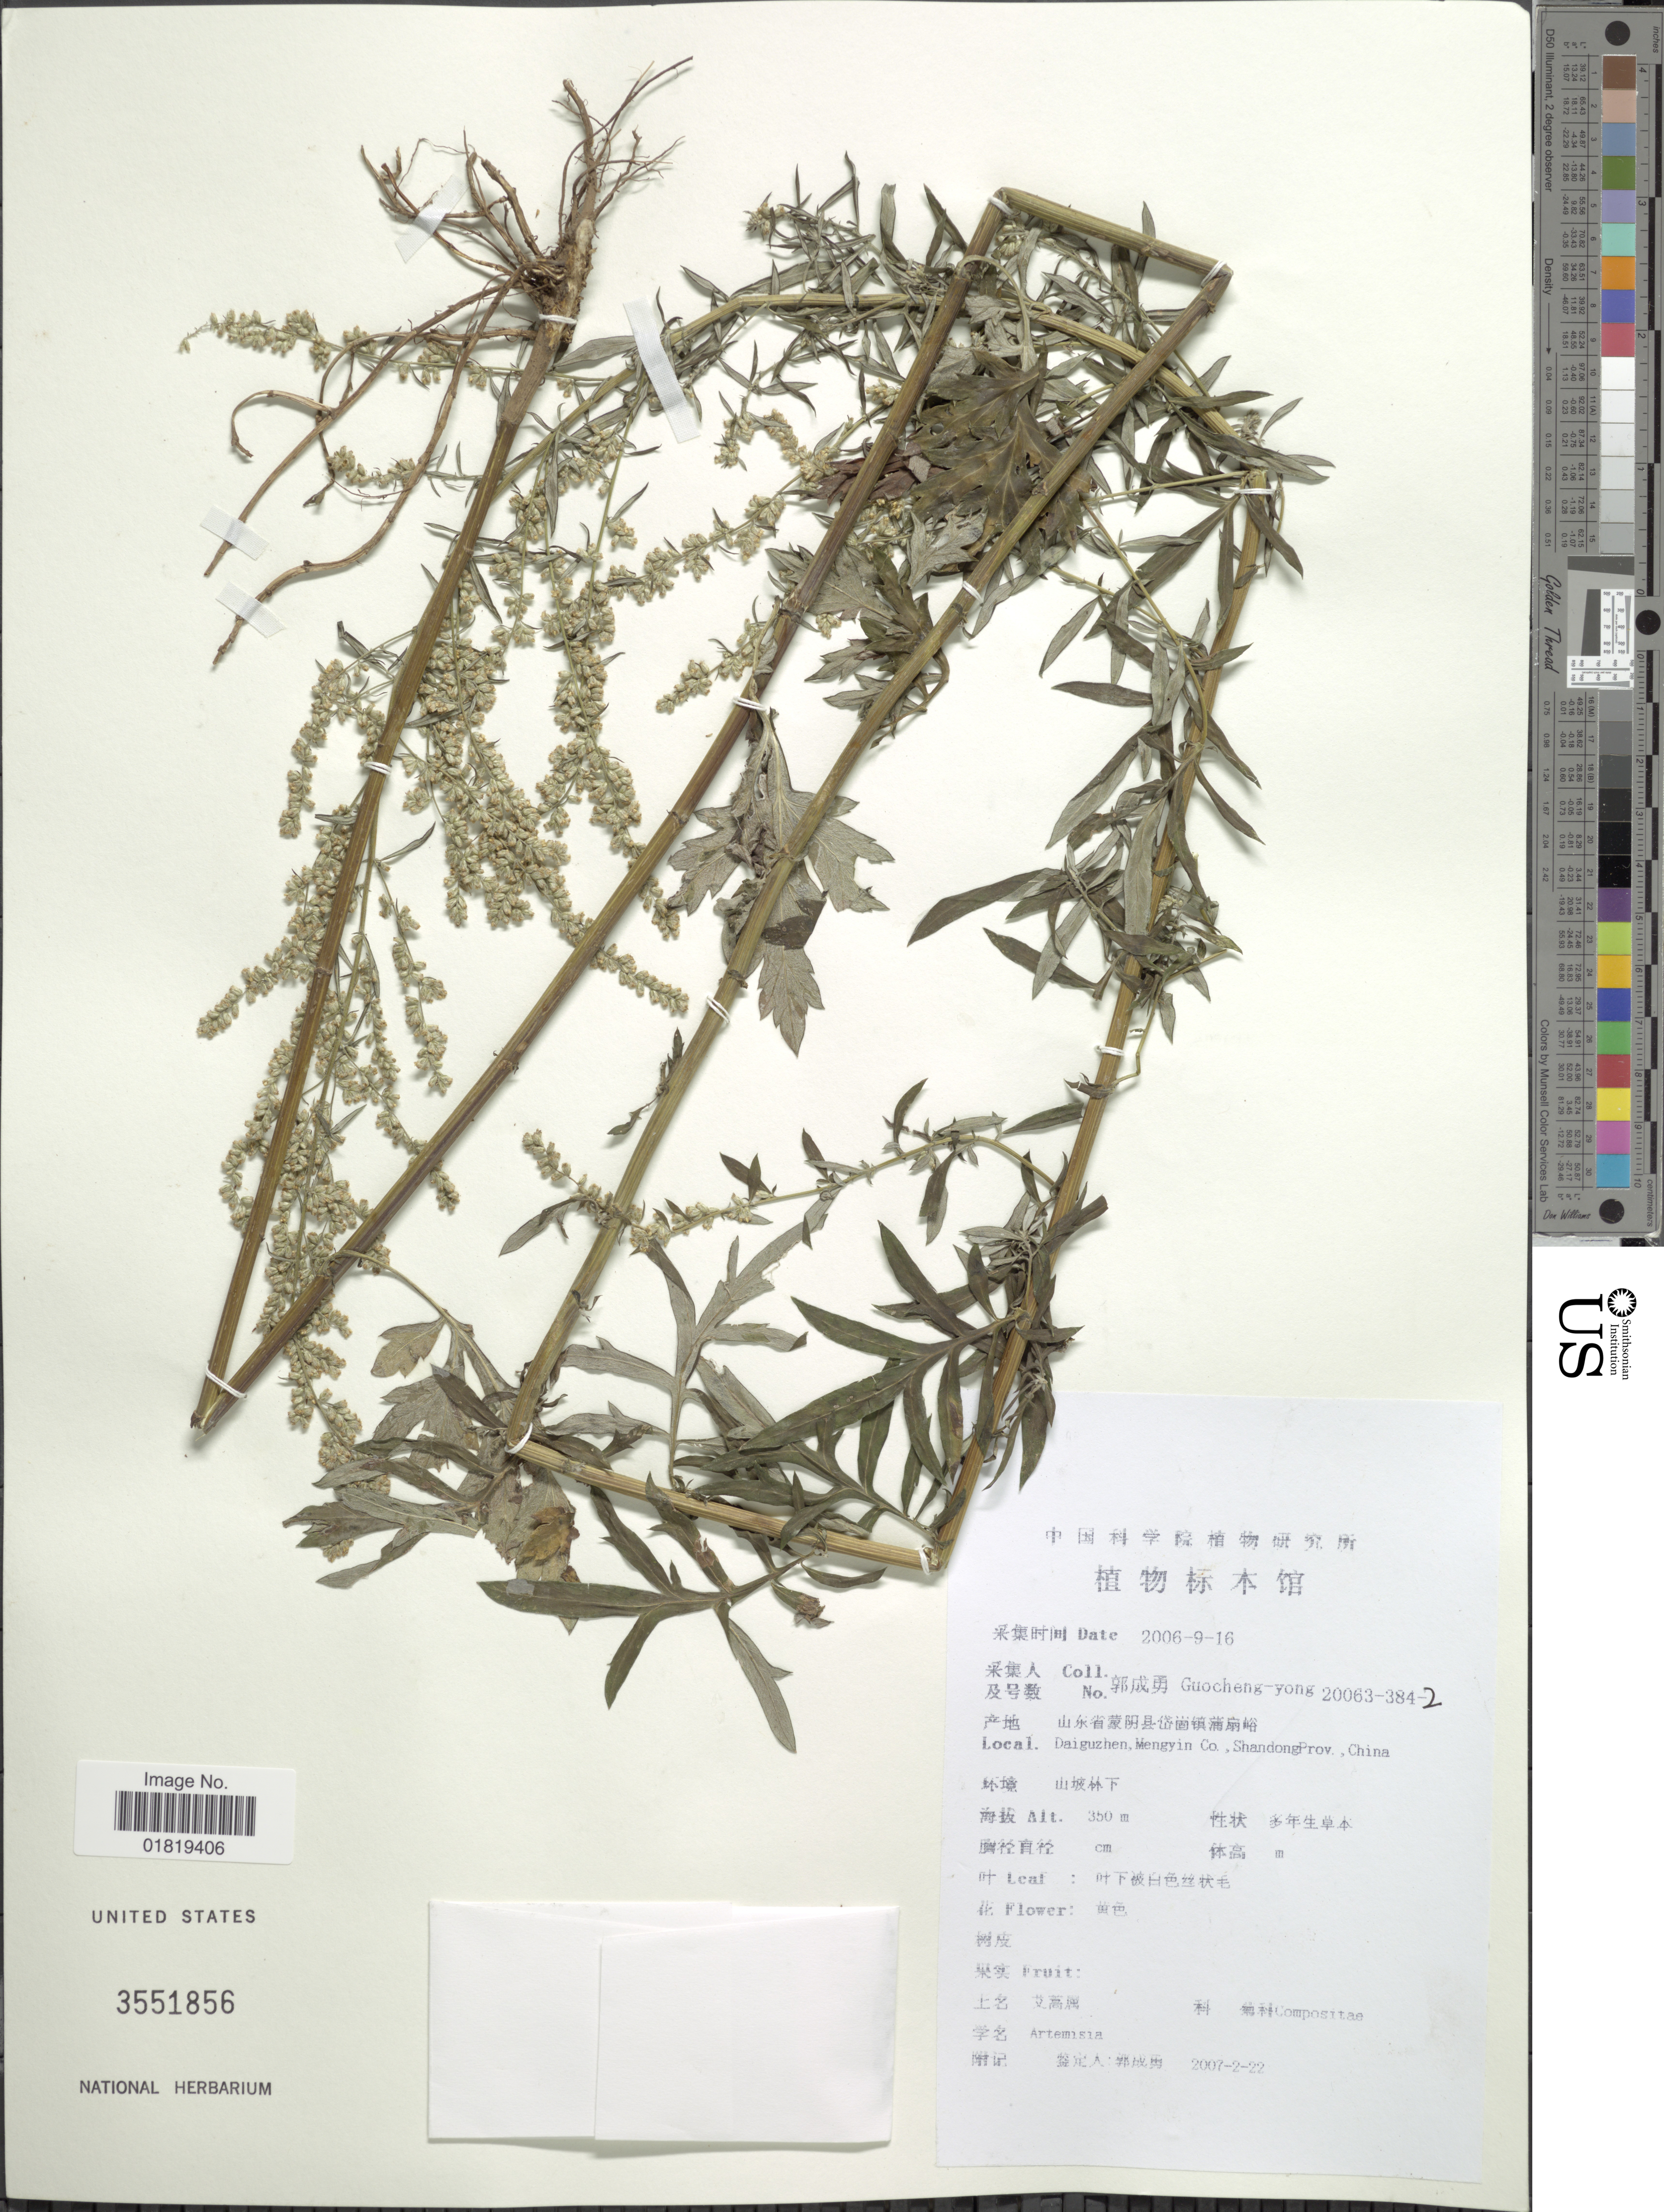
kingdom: Plantae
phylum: Tracheophyta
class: Magnoliopsida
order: Asterales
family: Asteraceae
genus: Artemisia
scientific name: Artemisia sp.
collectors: Guo cheng-yong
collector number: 20063-384-2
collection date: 2006-09-16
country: China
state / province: Shandong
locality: Daiguzhen, Mengyin Co.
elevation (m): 350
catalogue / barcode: US 3551856